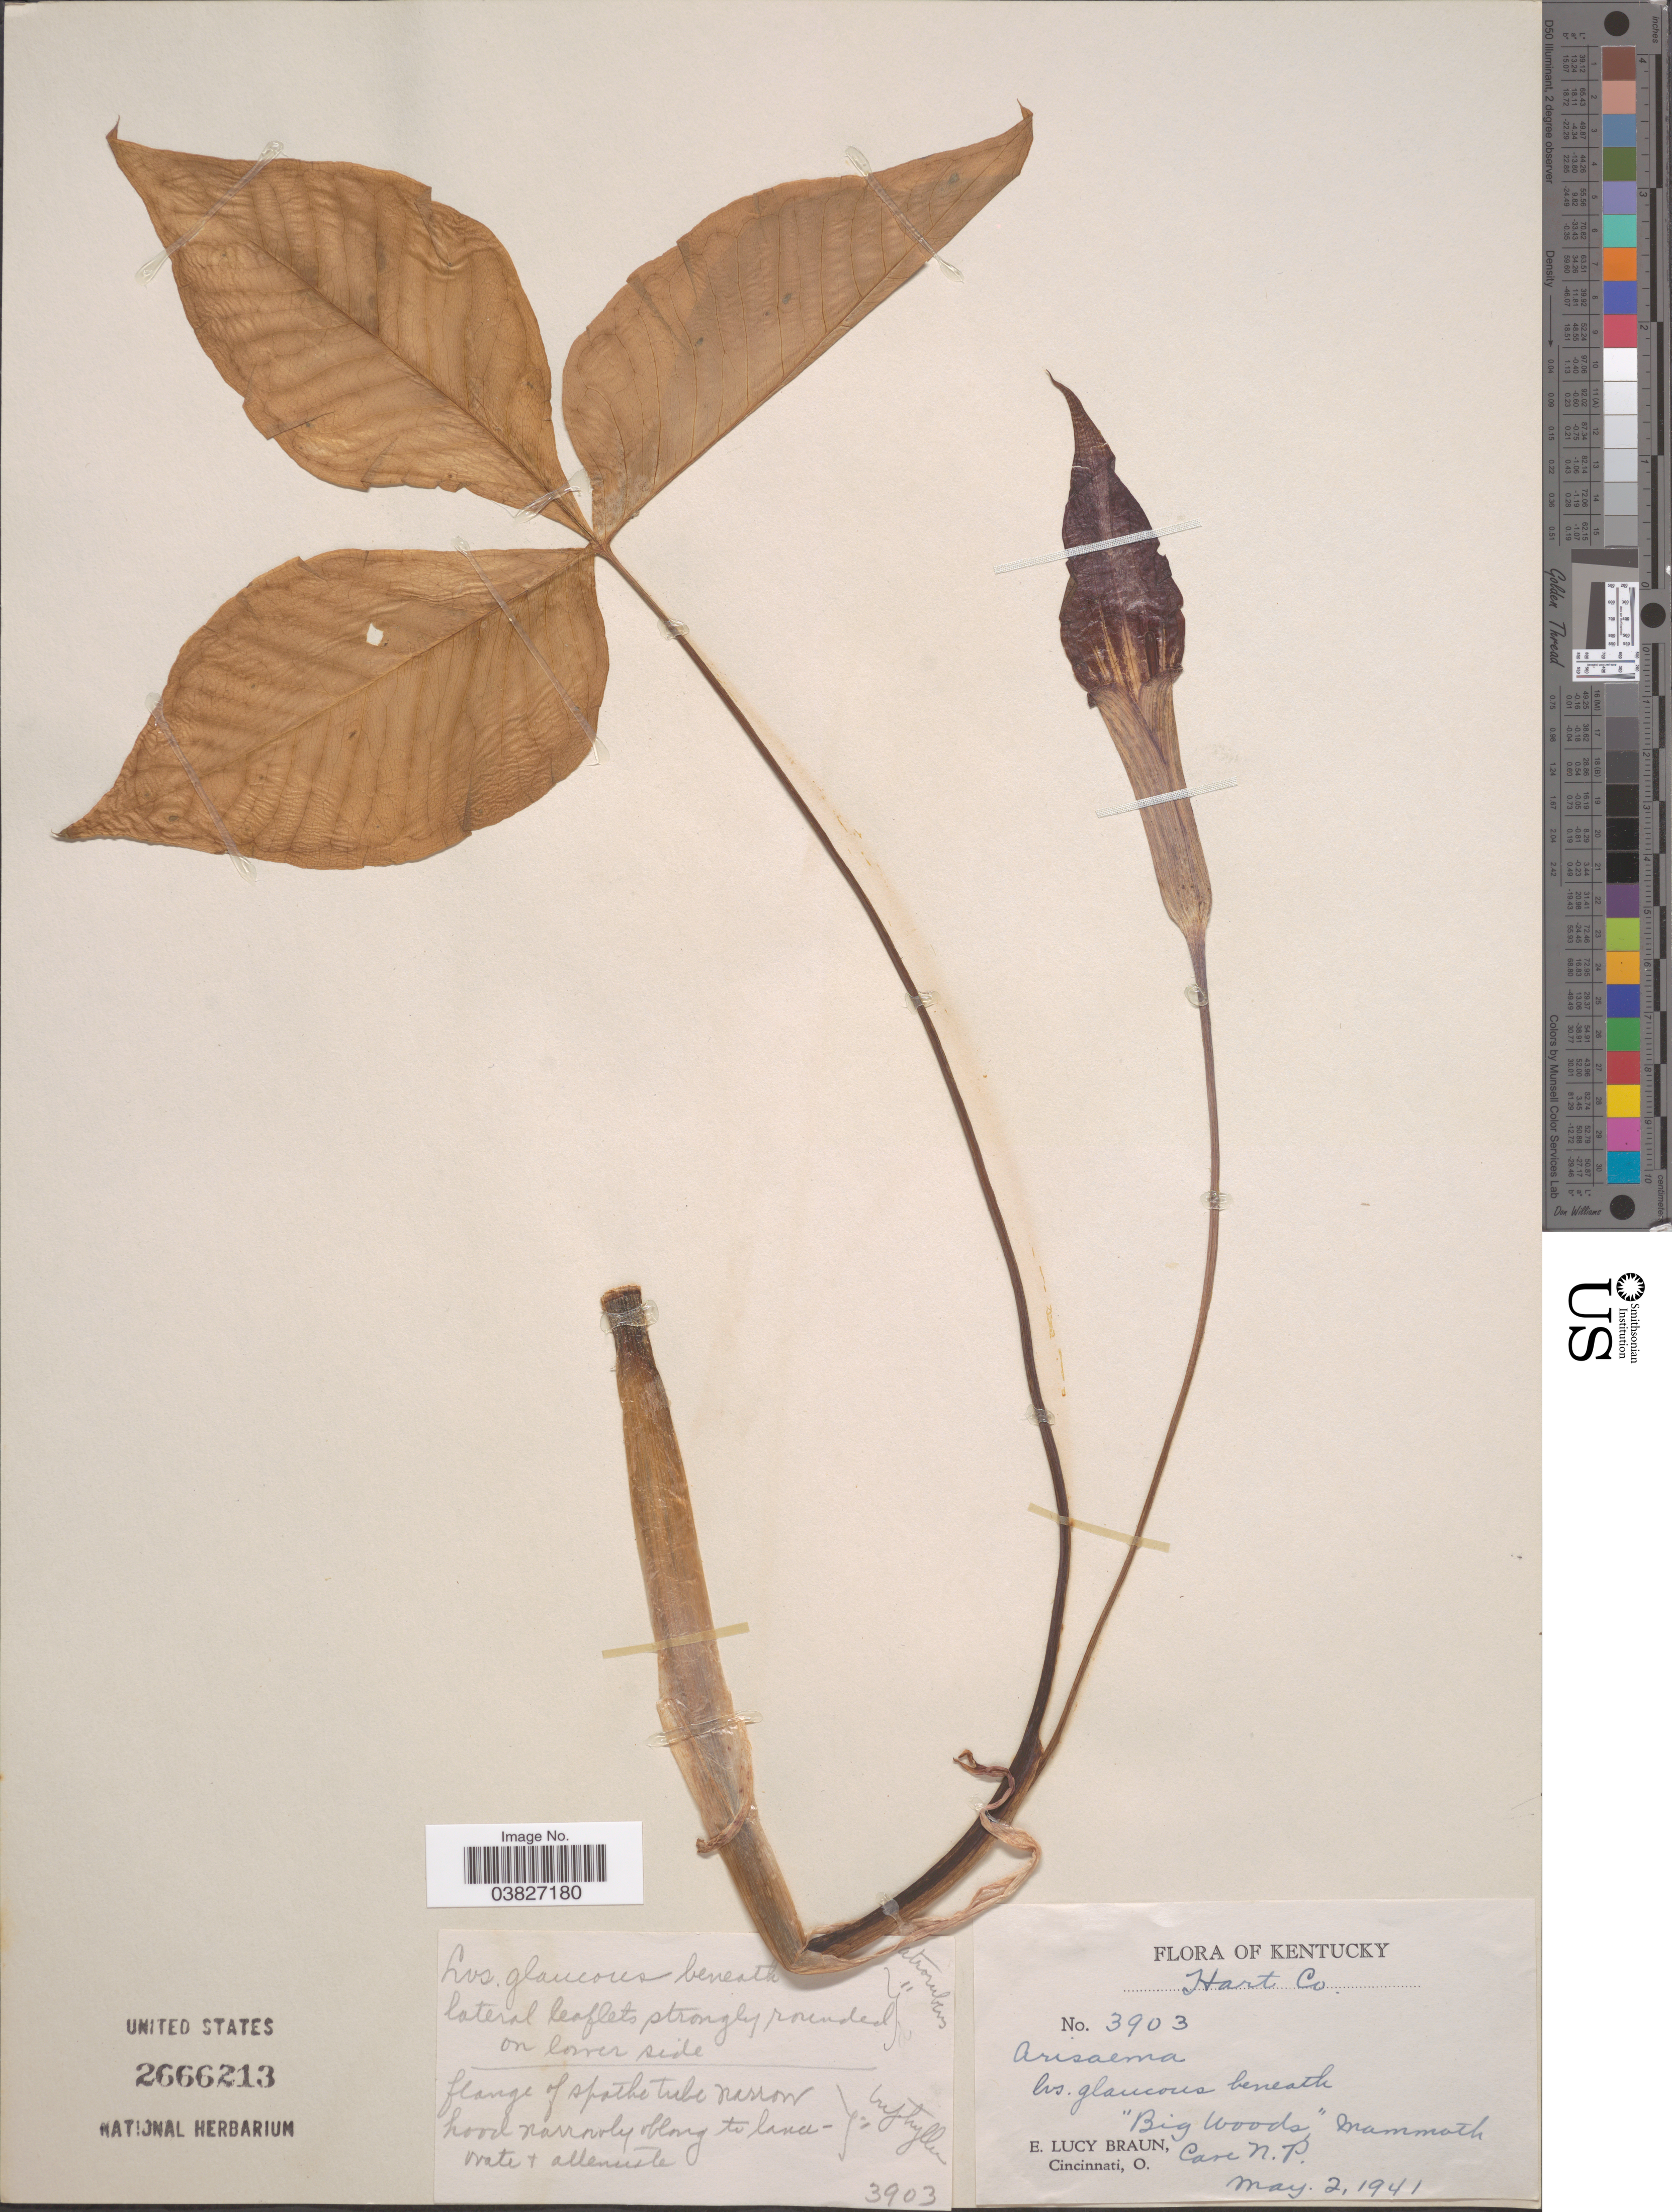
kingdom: Plantae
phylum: Tracheophyta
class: Liliopsida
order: Alismatales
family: Araceae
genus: Arisaema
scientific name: Arisaema sp.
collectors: E. L. Braun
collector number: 3903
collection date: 1941-05-02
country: United States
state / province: Kentucky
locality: Hart Co. "Big Woods," Mammoth Cave N.P.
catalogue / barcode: US 2666213